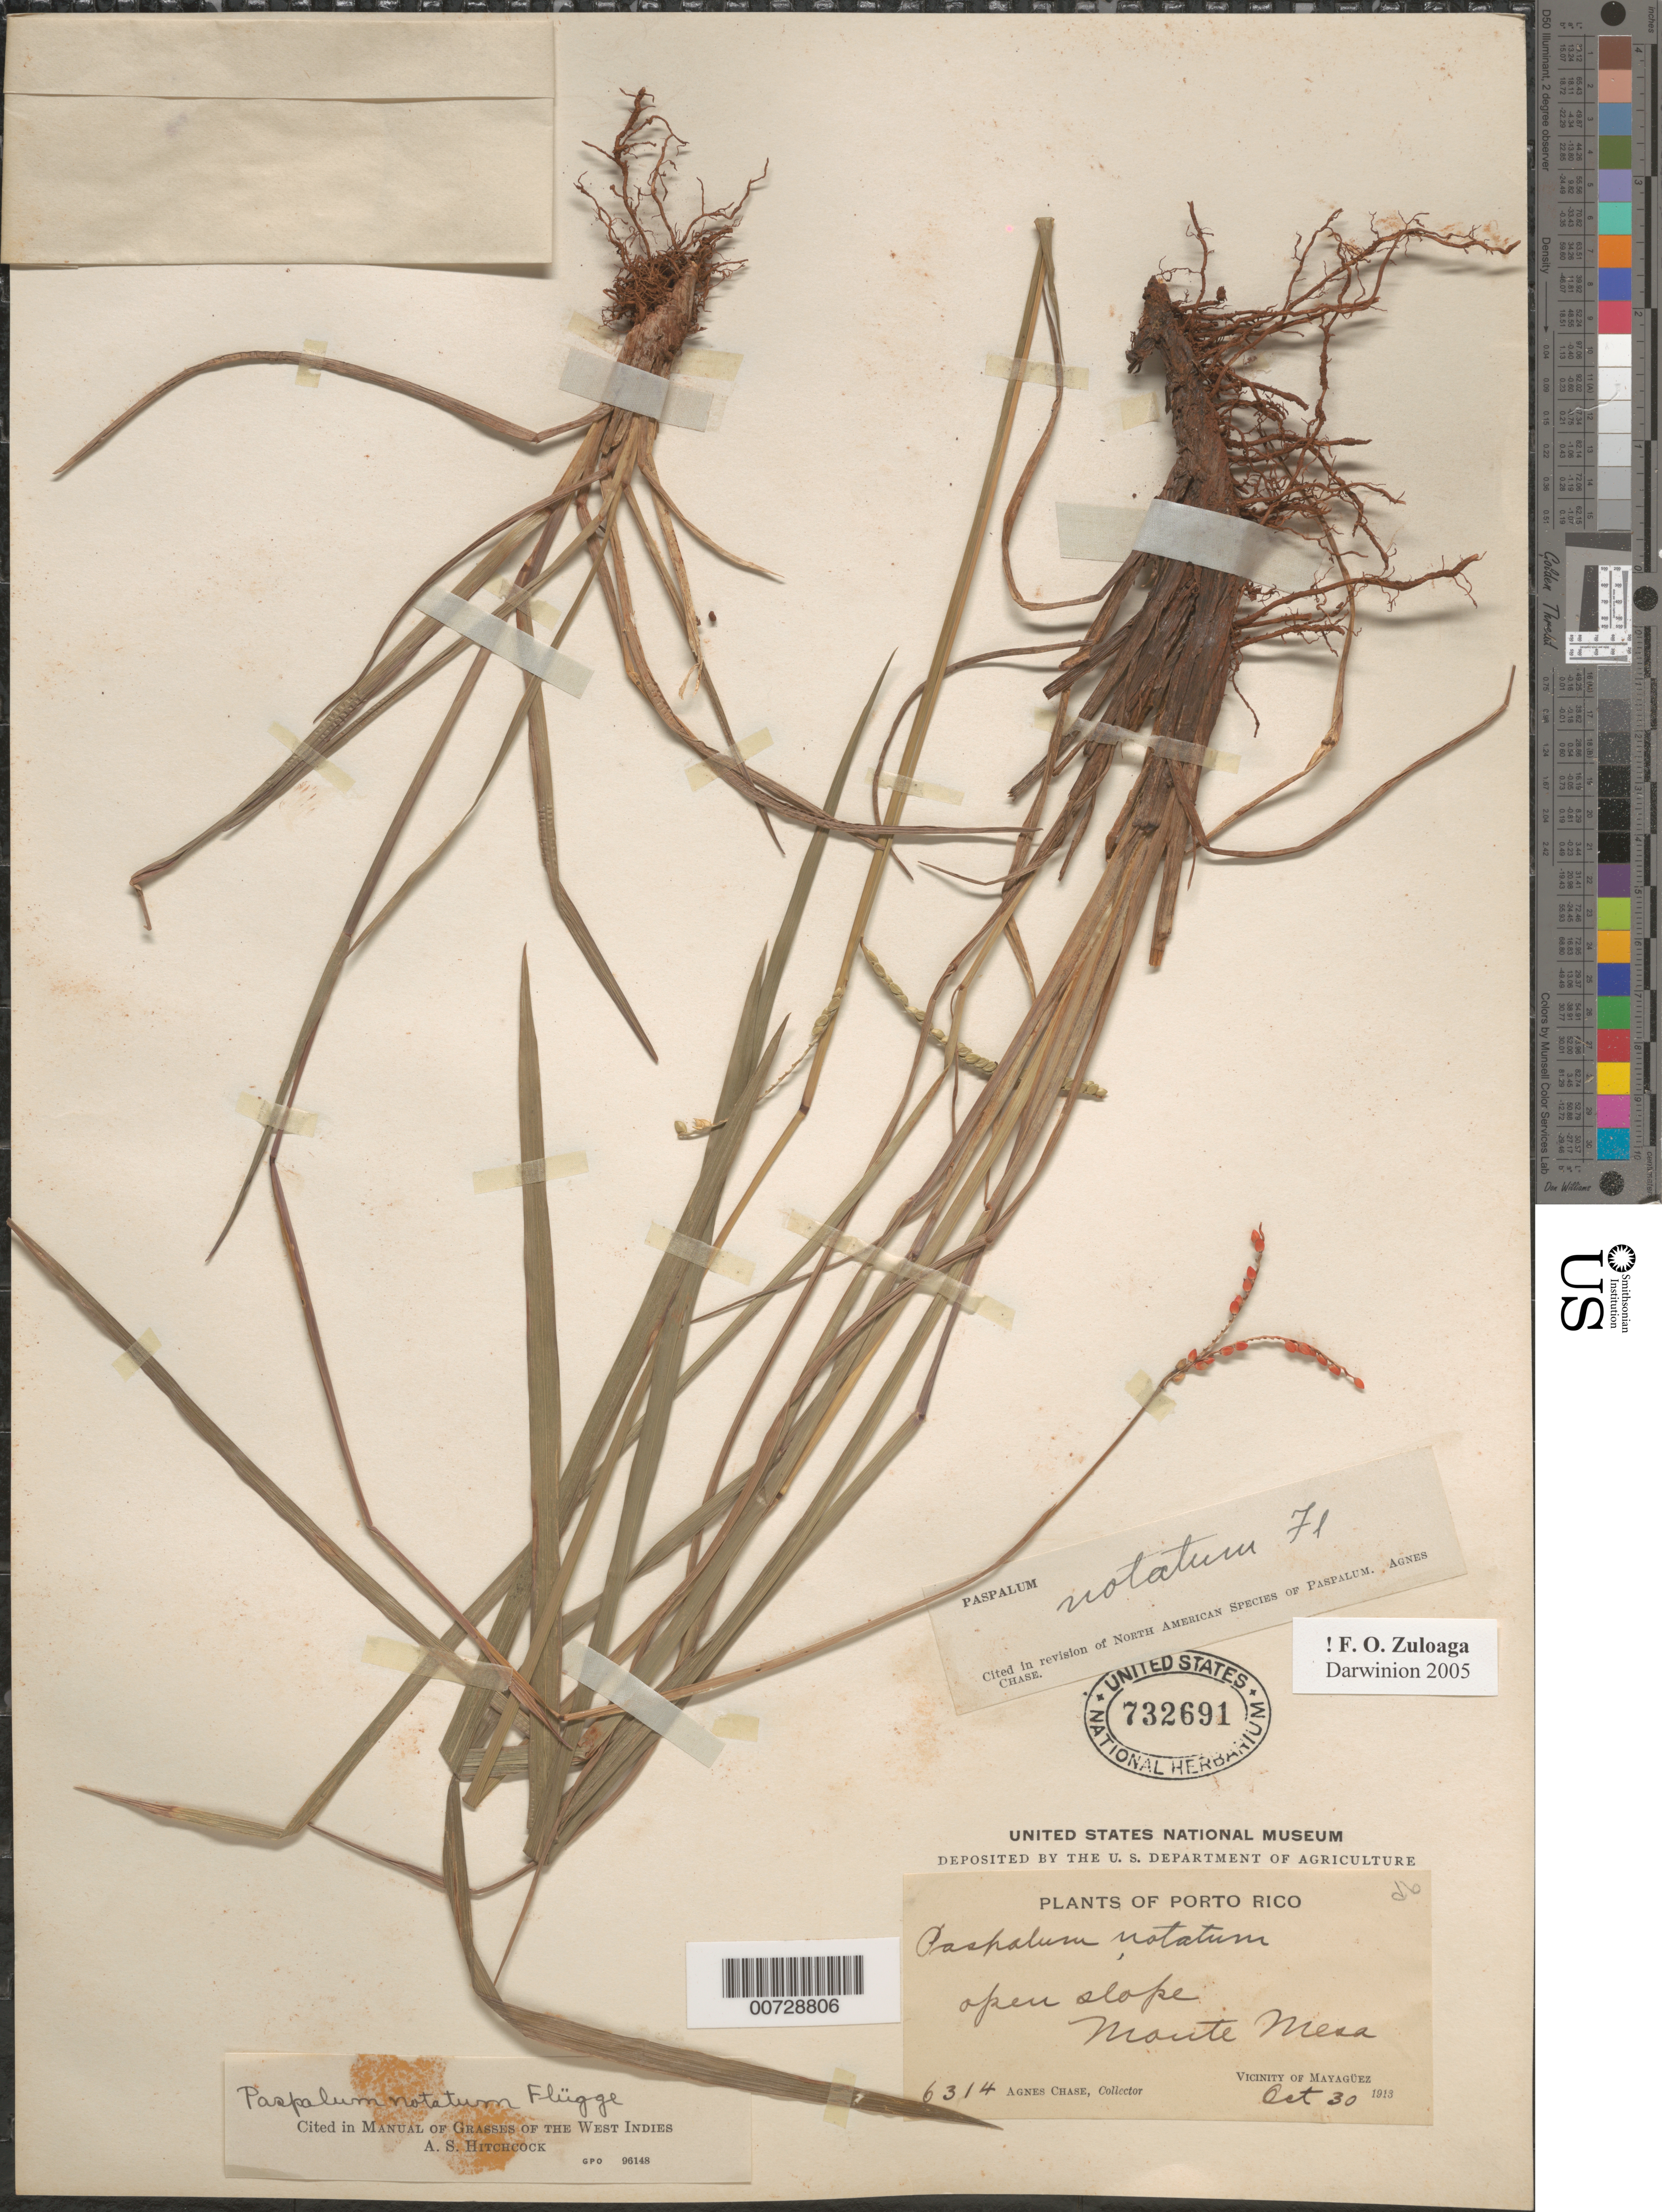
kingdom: Plantae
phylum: Tracheophyta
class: Liliopsida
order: Poales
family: Poaceae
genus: Paspalum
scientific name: Paspalum notatum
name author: Flüggé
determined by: Hitchcock, Albert S.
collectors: A. Chase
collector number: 6314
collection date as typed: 30 Oct 1913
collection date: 1913-10-30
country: Puerto Rico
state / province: Mayagüez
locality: Monte Mesa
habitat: Open slope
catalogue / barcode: US 732691